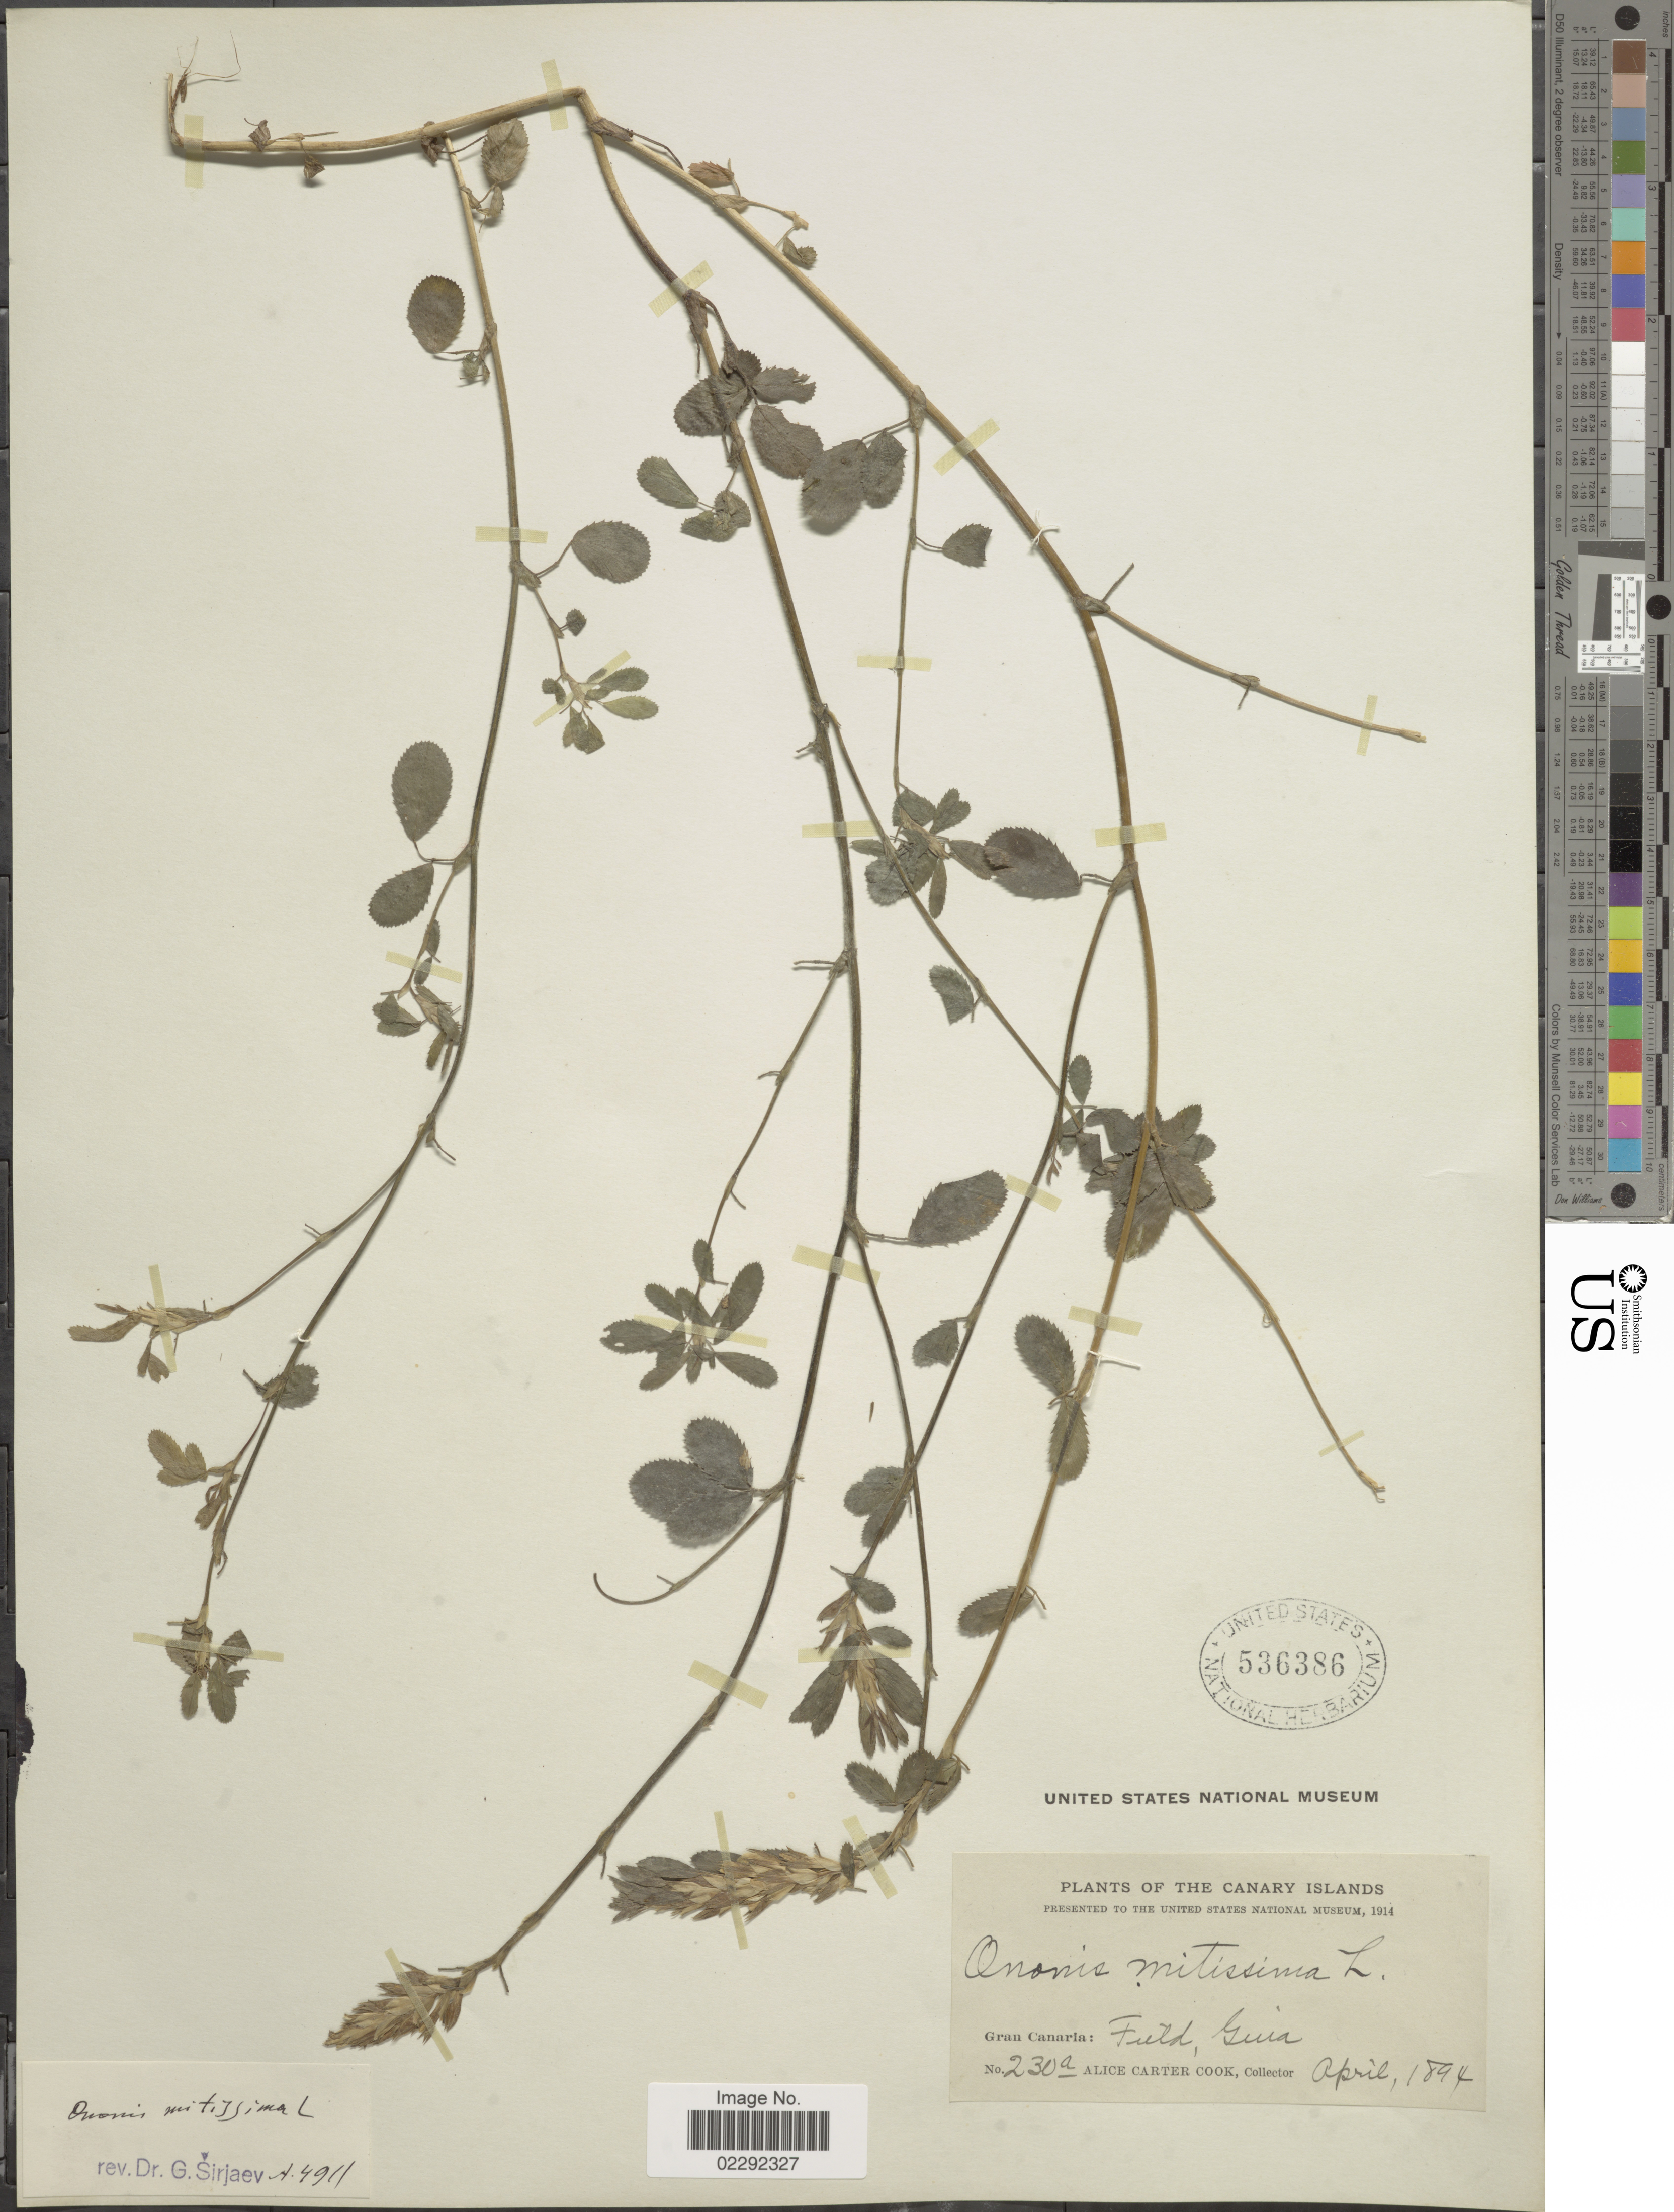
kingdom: Plantae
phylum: Tracheophyta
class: Magnoliopsida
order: Fabales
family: Fabaceae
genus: Ononis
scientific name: Ononis mitissima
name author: L.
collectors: Alice C. Cook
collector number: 230a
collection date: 1894-04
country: Spain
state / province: Canarias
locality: Canary Islands. Gran Cañaria: Field, Guia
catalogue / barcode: US 536386